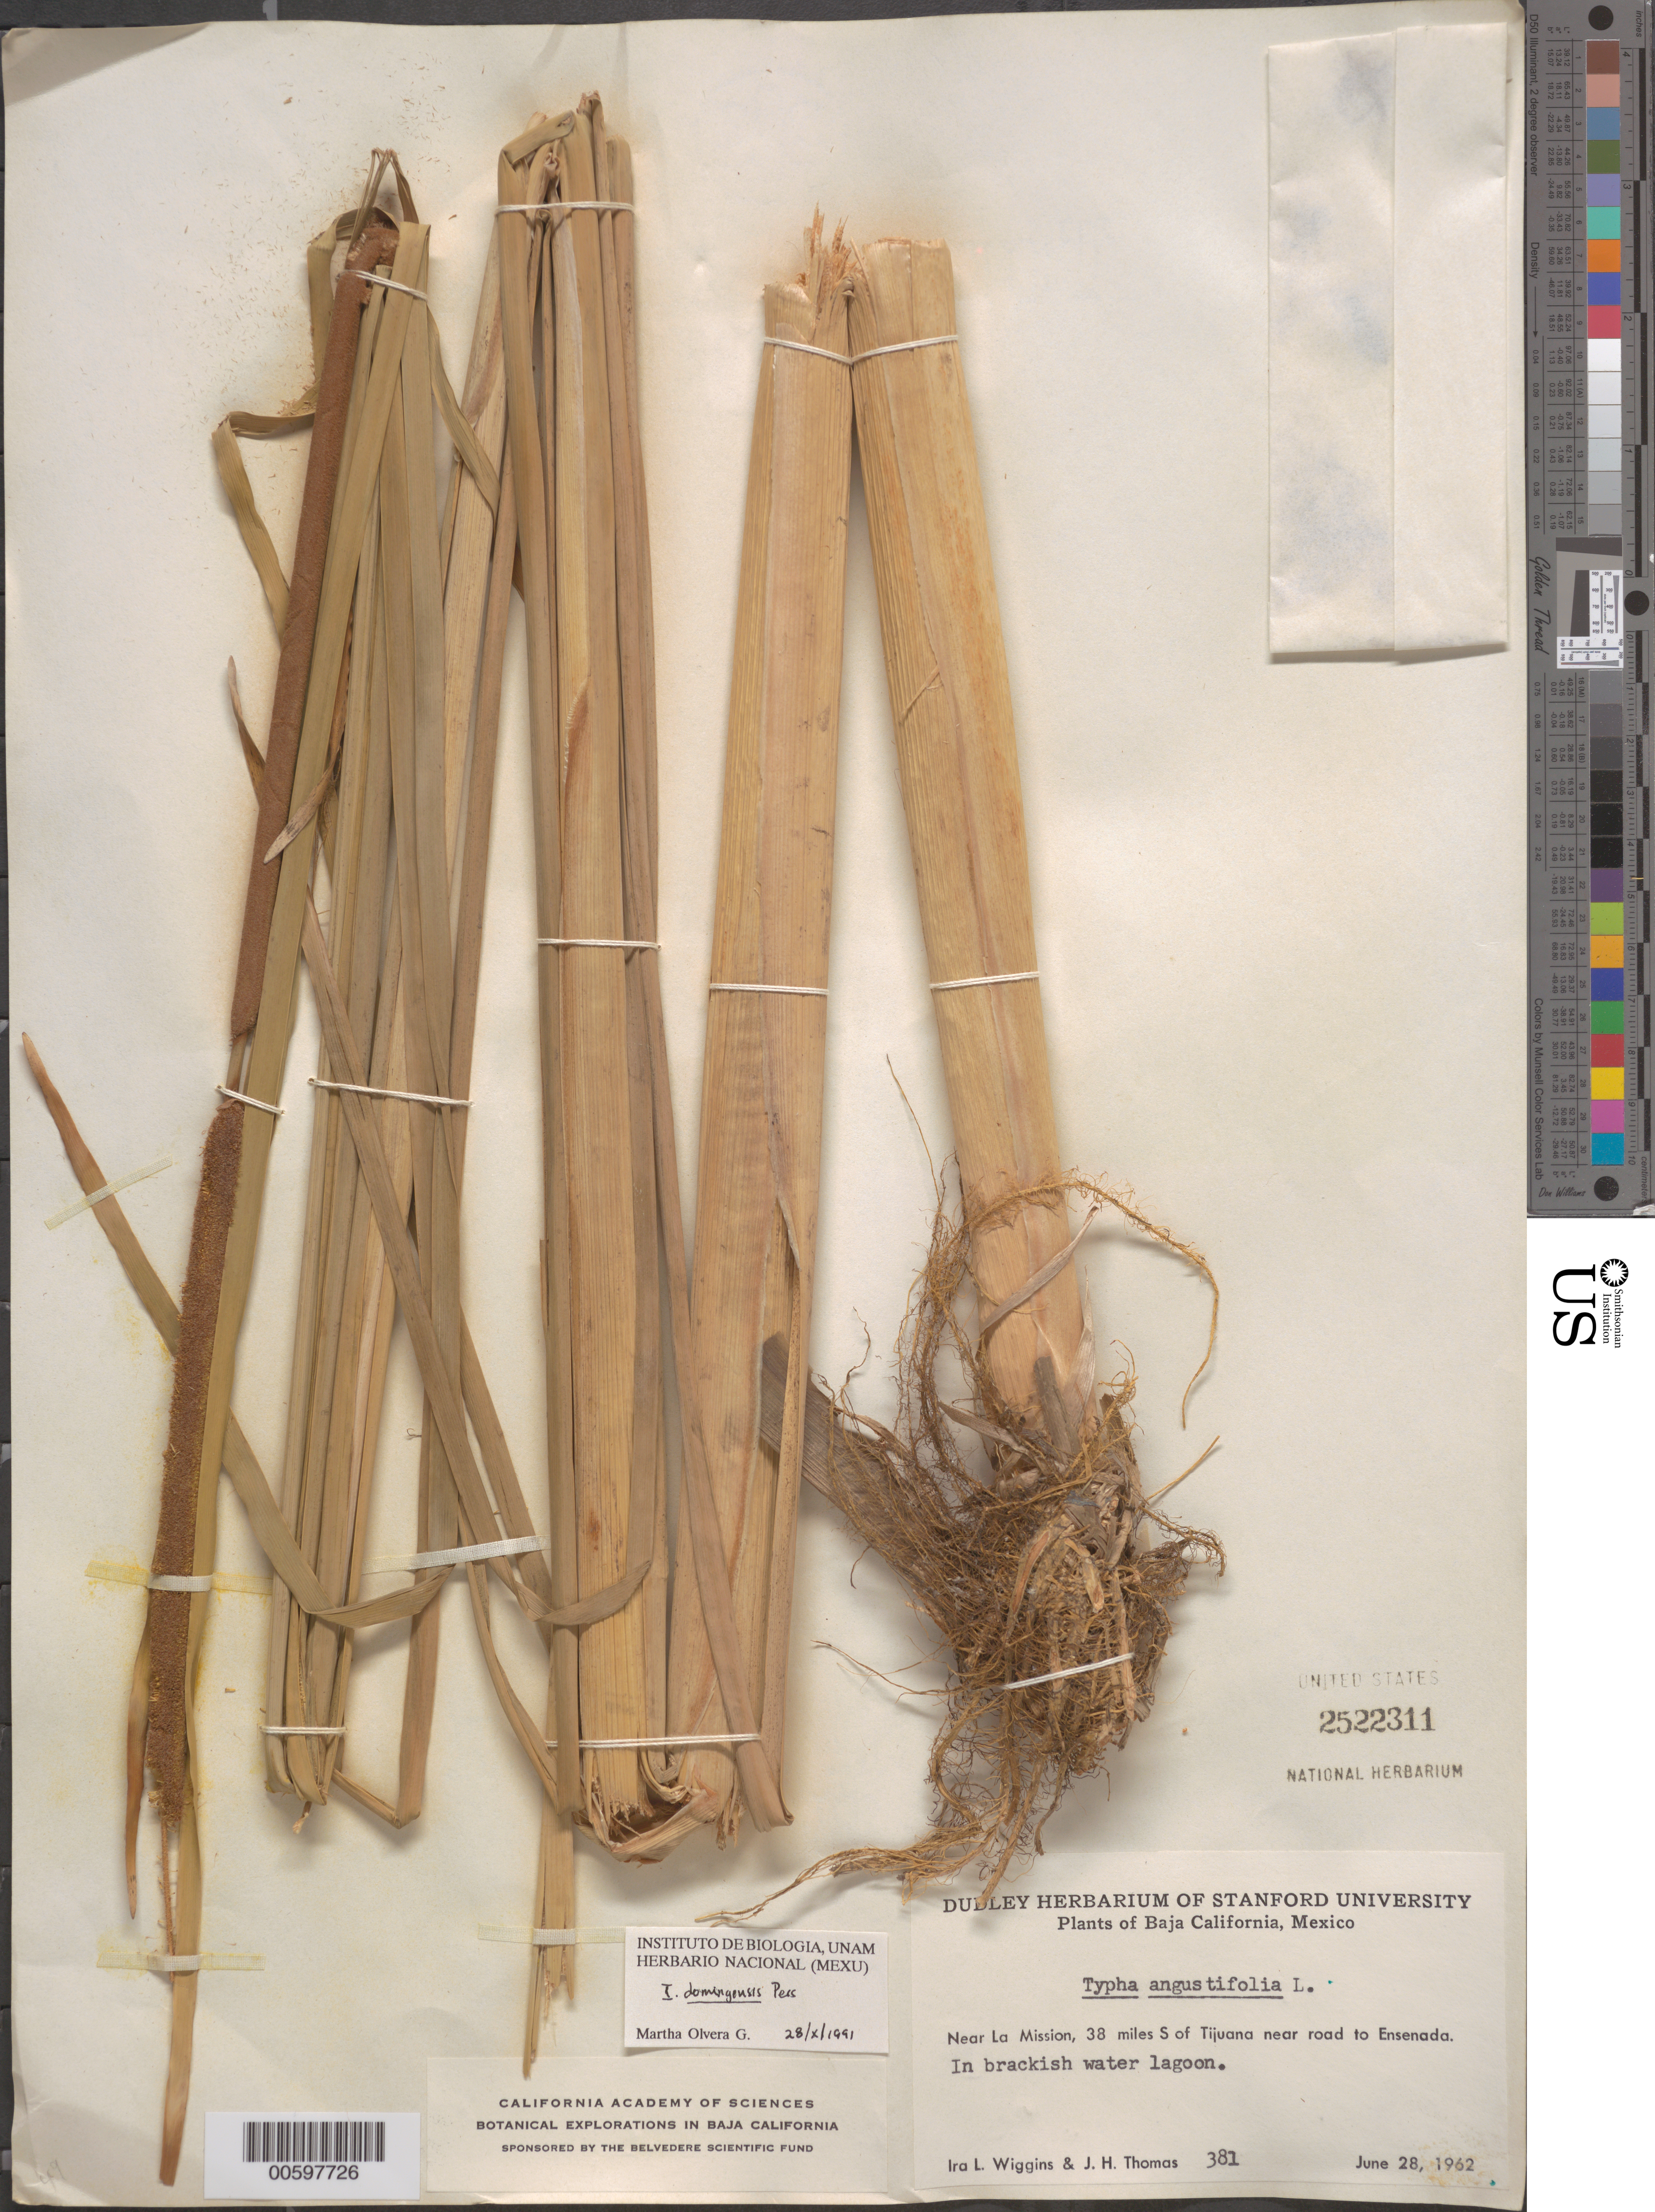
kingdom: Plantae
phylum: Tracheophyta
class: Liliopsida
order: Poales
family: Typhaceae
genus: Typha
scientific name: Typha domingensis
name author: Pers.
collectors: I. L. Wiggins & J. H. Thomas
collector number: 381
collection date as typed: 28 Jun 1962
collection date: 1962-06-28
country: Mexico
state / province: Baja California Norte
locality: Near La Mission, S of Tijuana near road to Ensenada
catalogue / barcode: US 2522311